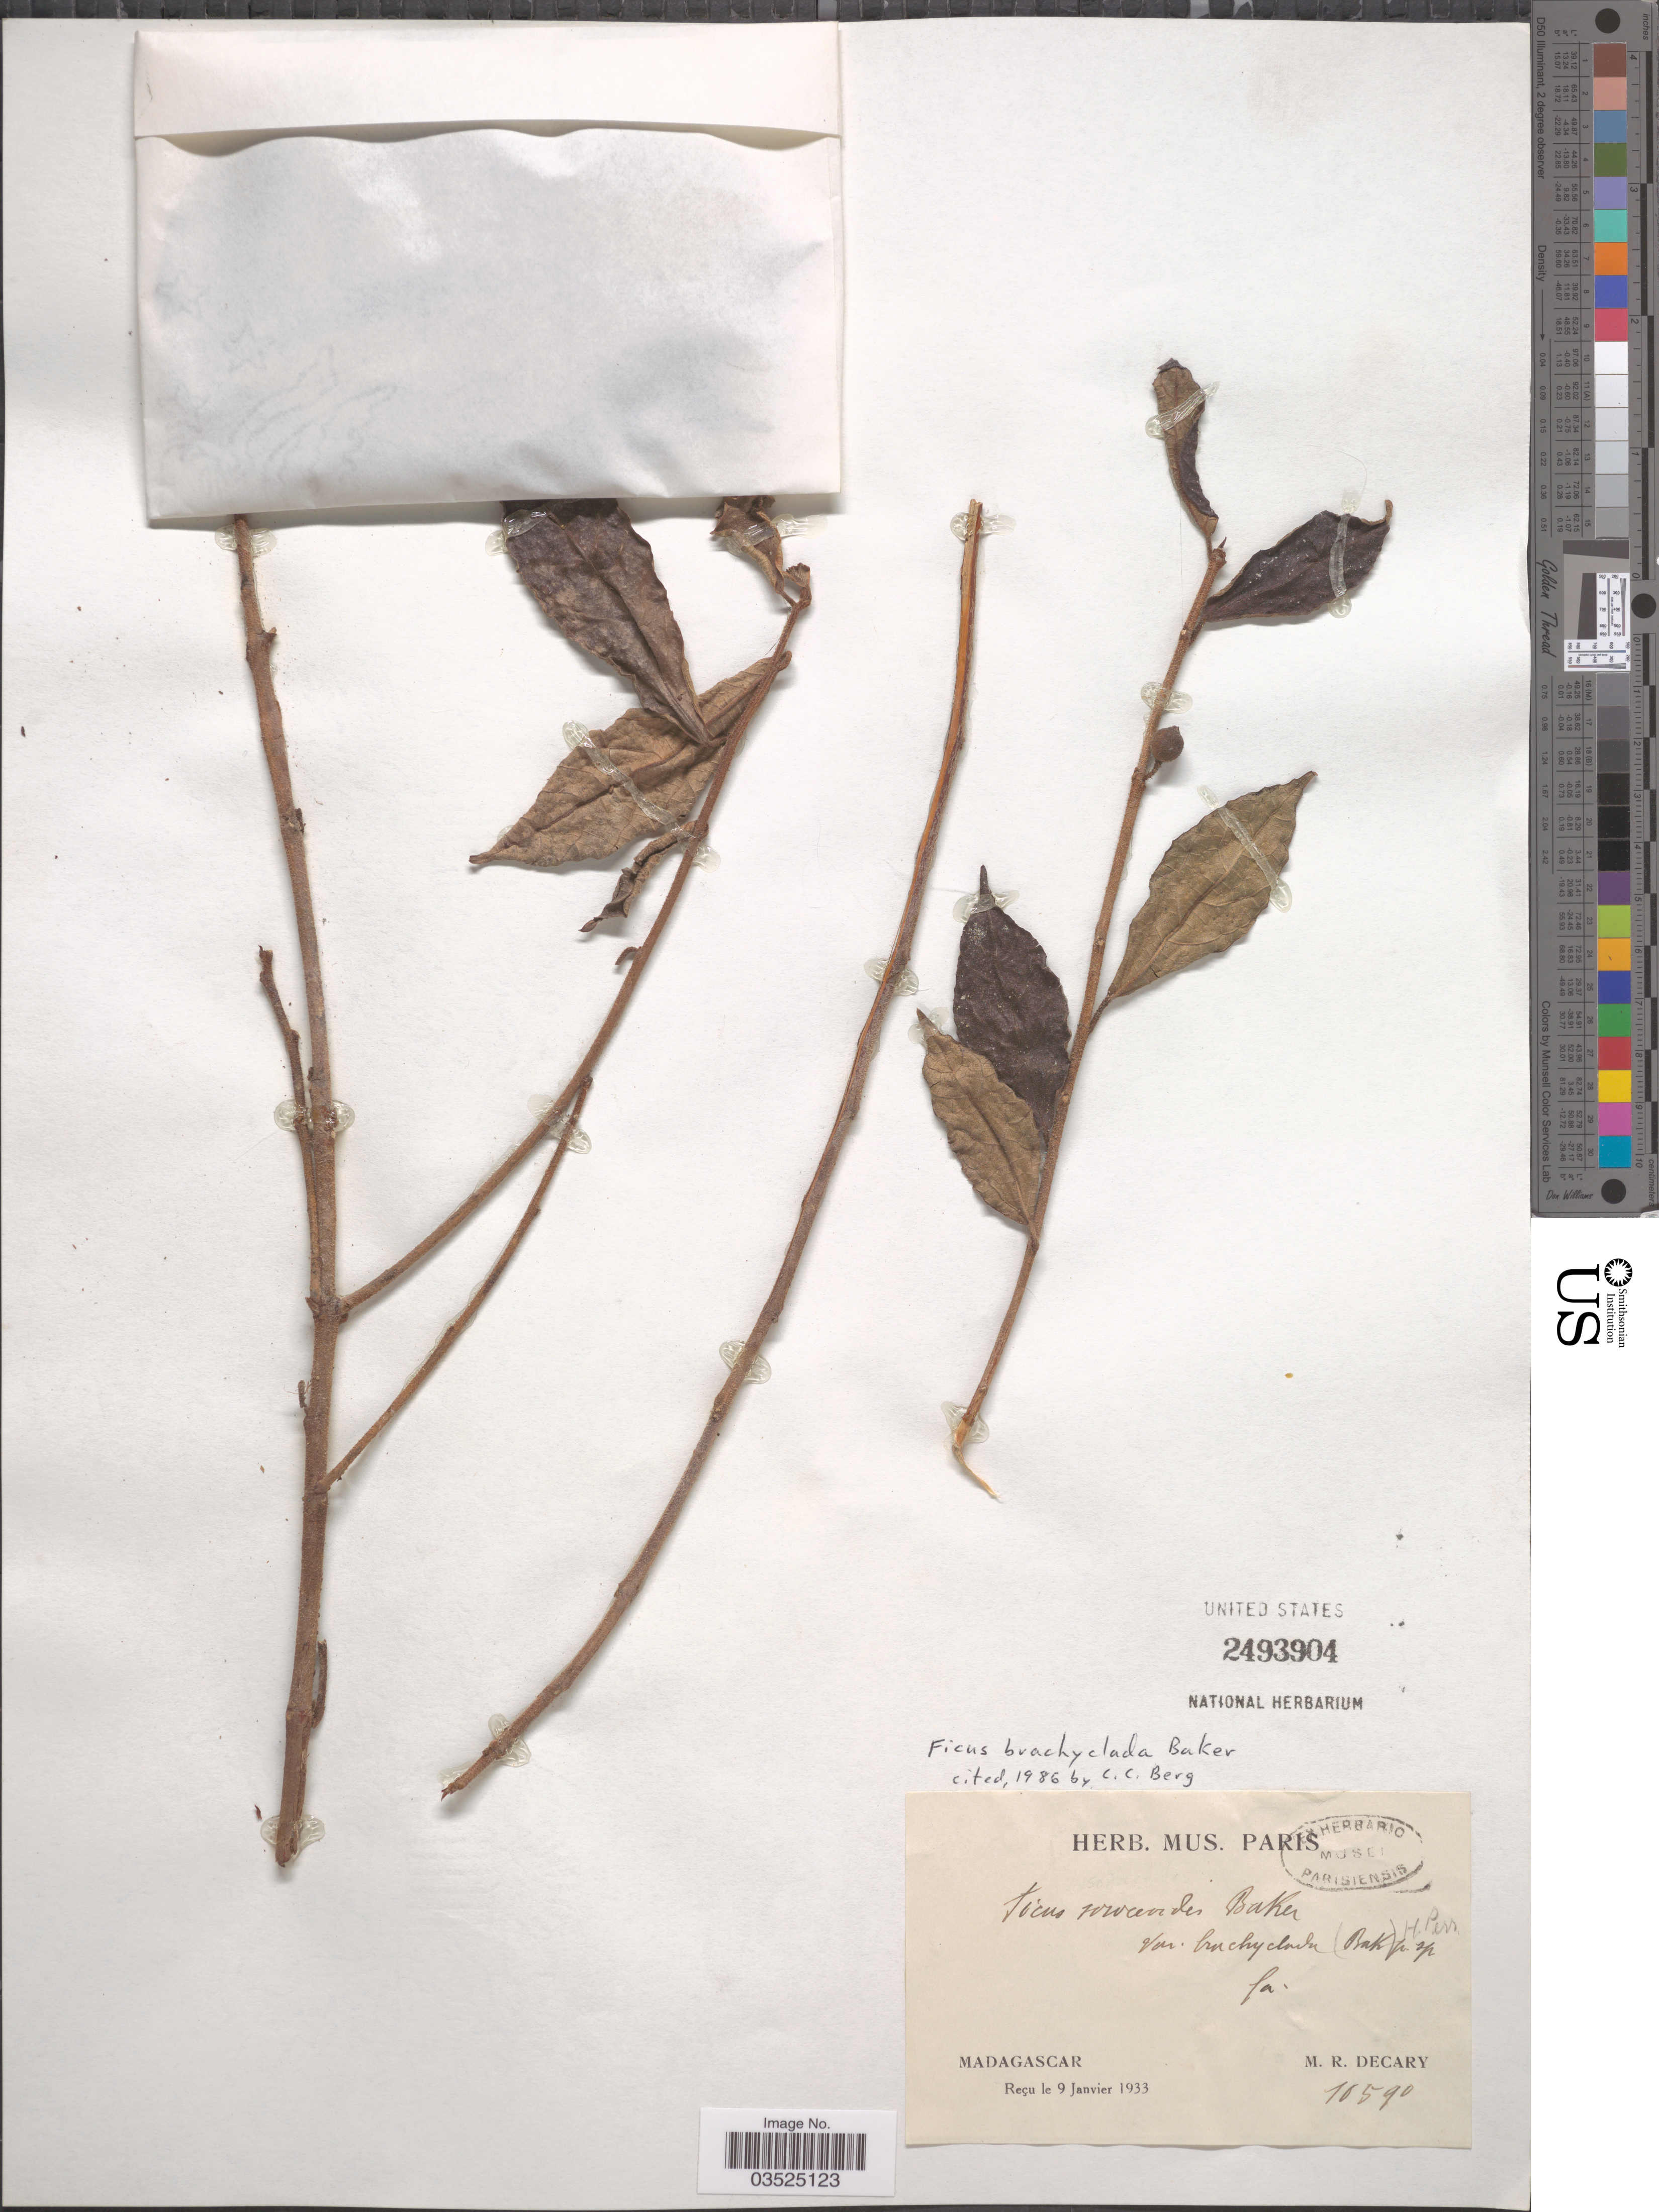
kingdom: Plantae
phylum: Tracheophyta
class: Magnoliopsida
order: Rosales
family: Moraceae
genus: Ficus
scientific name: Ficus brachyclada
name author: Baker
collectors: M. Decary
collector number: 16590*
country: Madagascar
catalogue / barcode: US 2493904